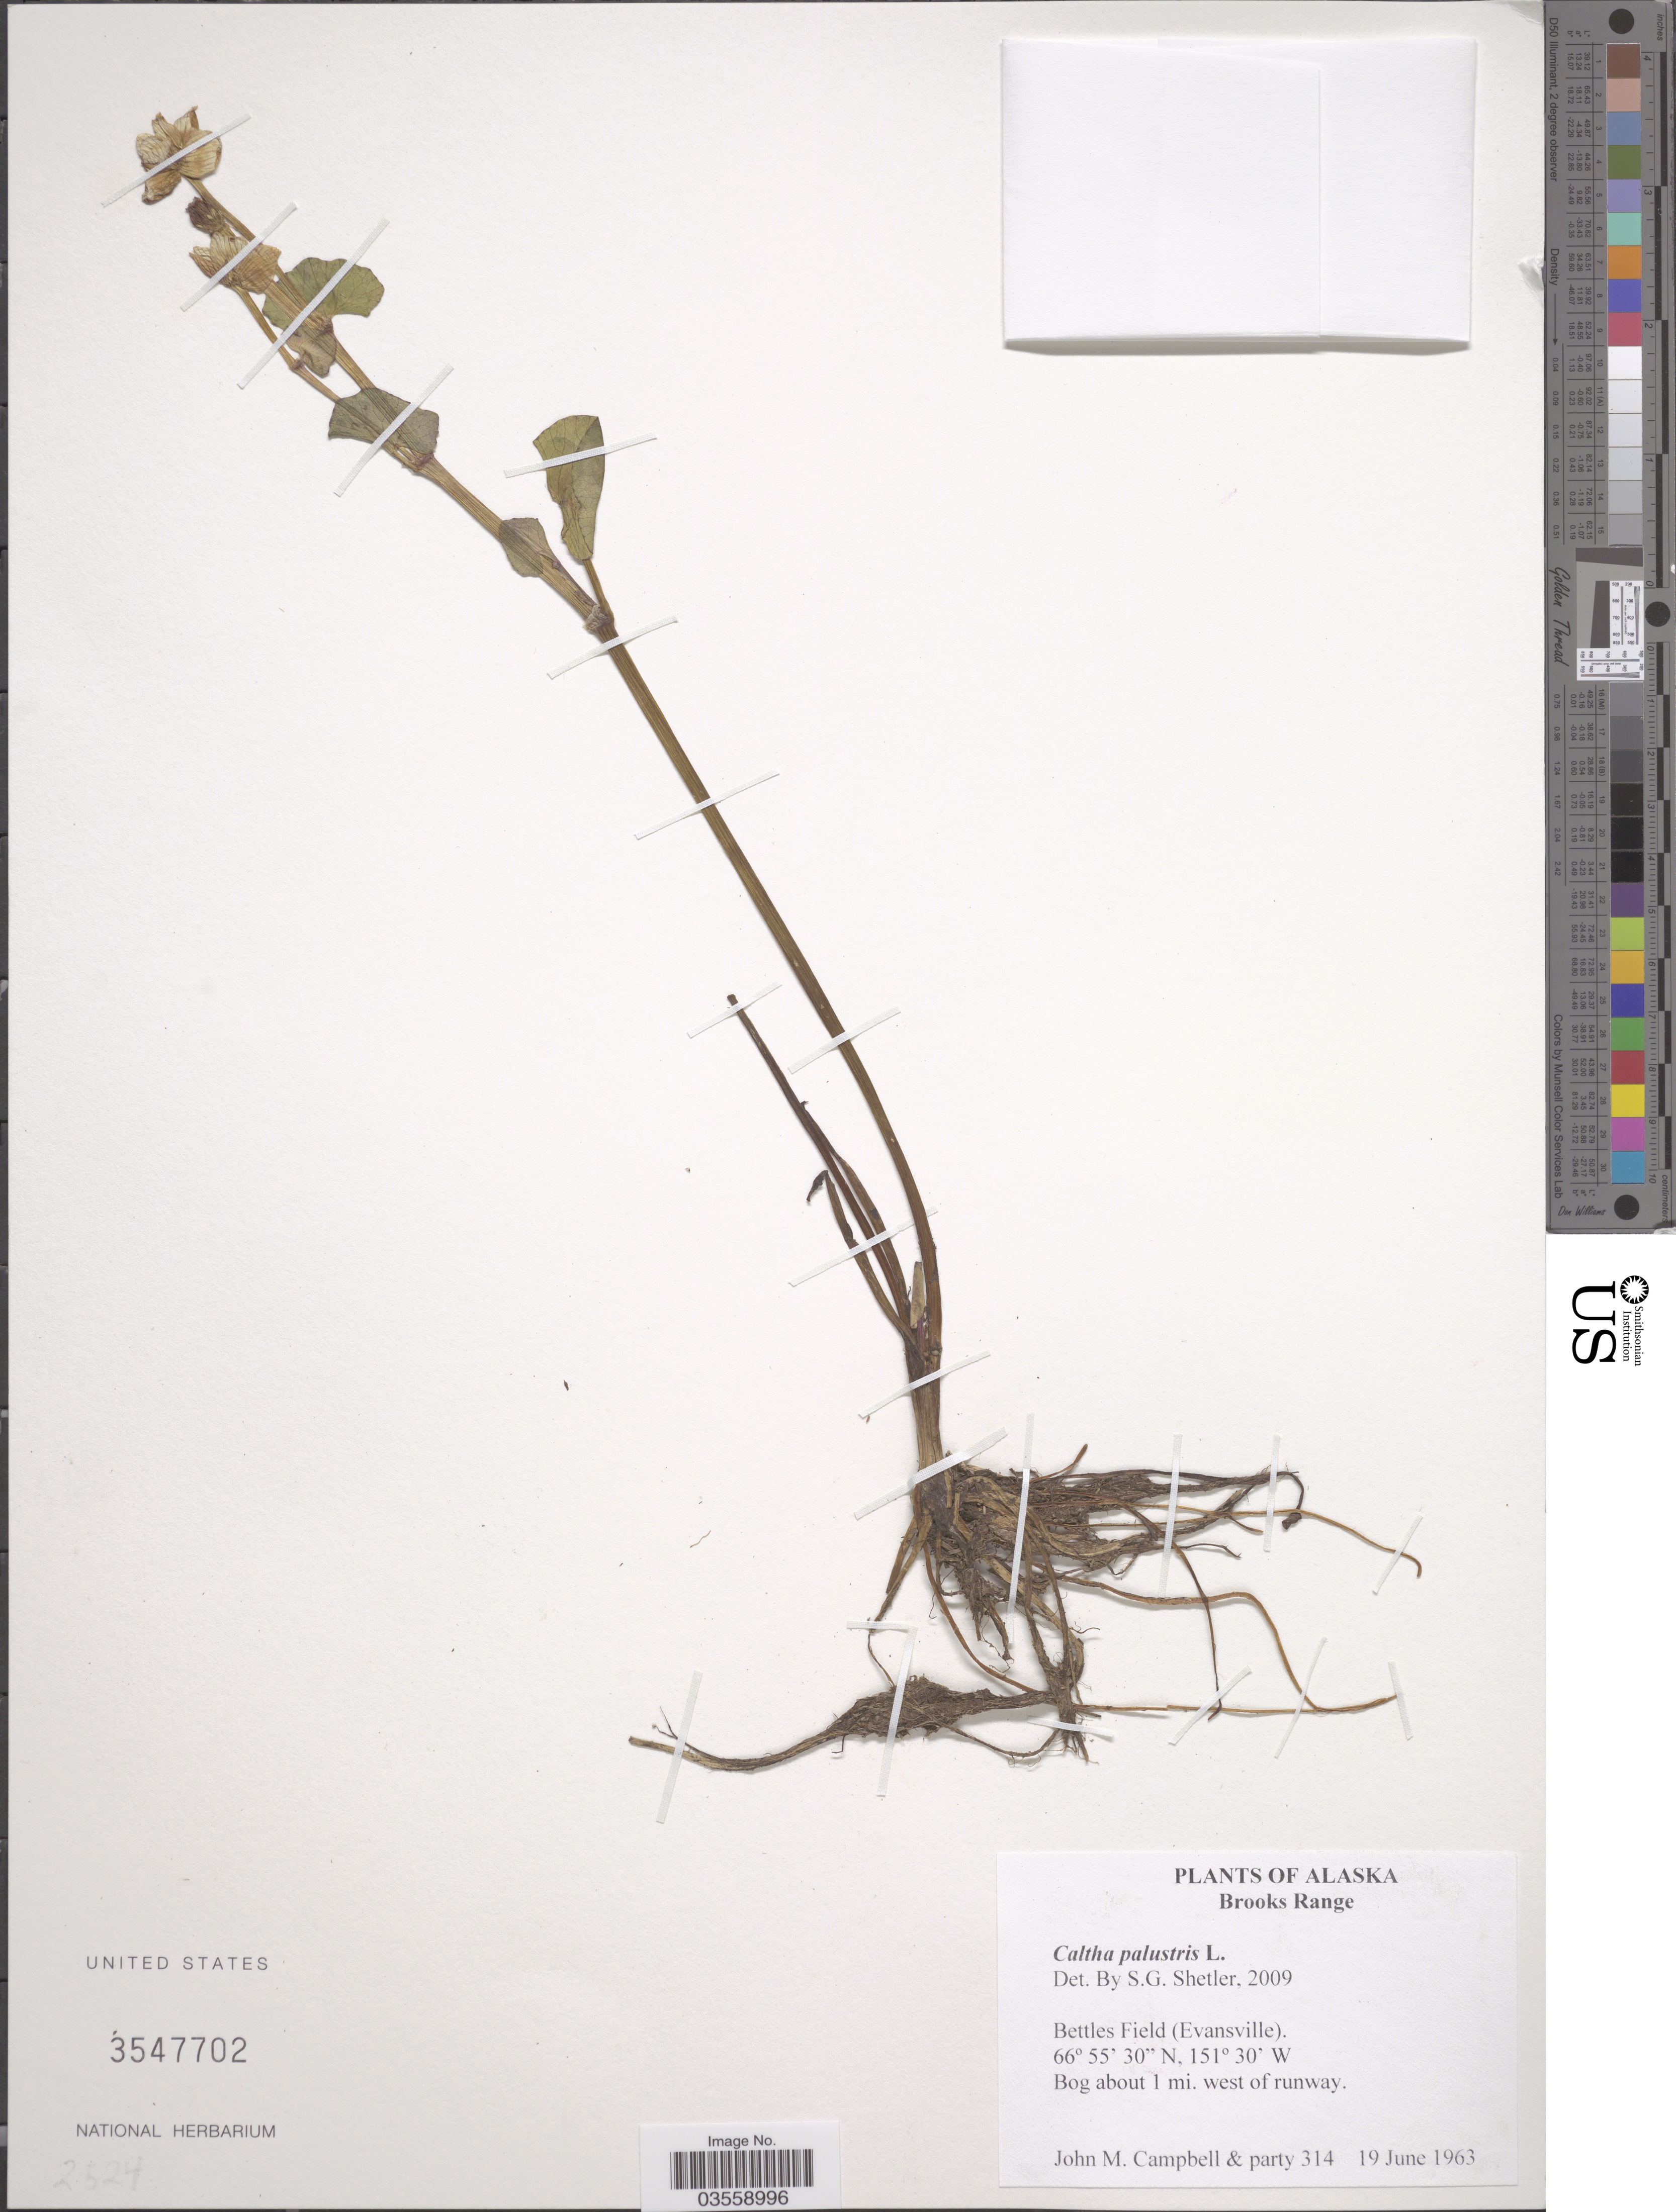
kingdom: Plantae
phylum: Tracheophyta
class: Magnoliopsida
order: Ranunculales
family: Ranunculaceae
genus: Caltha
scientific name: Caltha palustris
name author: L.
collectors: J. M. Campbell & et al.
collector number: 314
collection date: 1963-06-19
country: United States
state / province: Alaska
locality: Brooks Range. Bettles Field (Evansville). Bog about 1 mi. west of runway.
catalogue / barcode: US 3547702